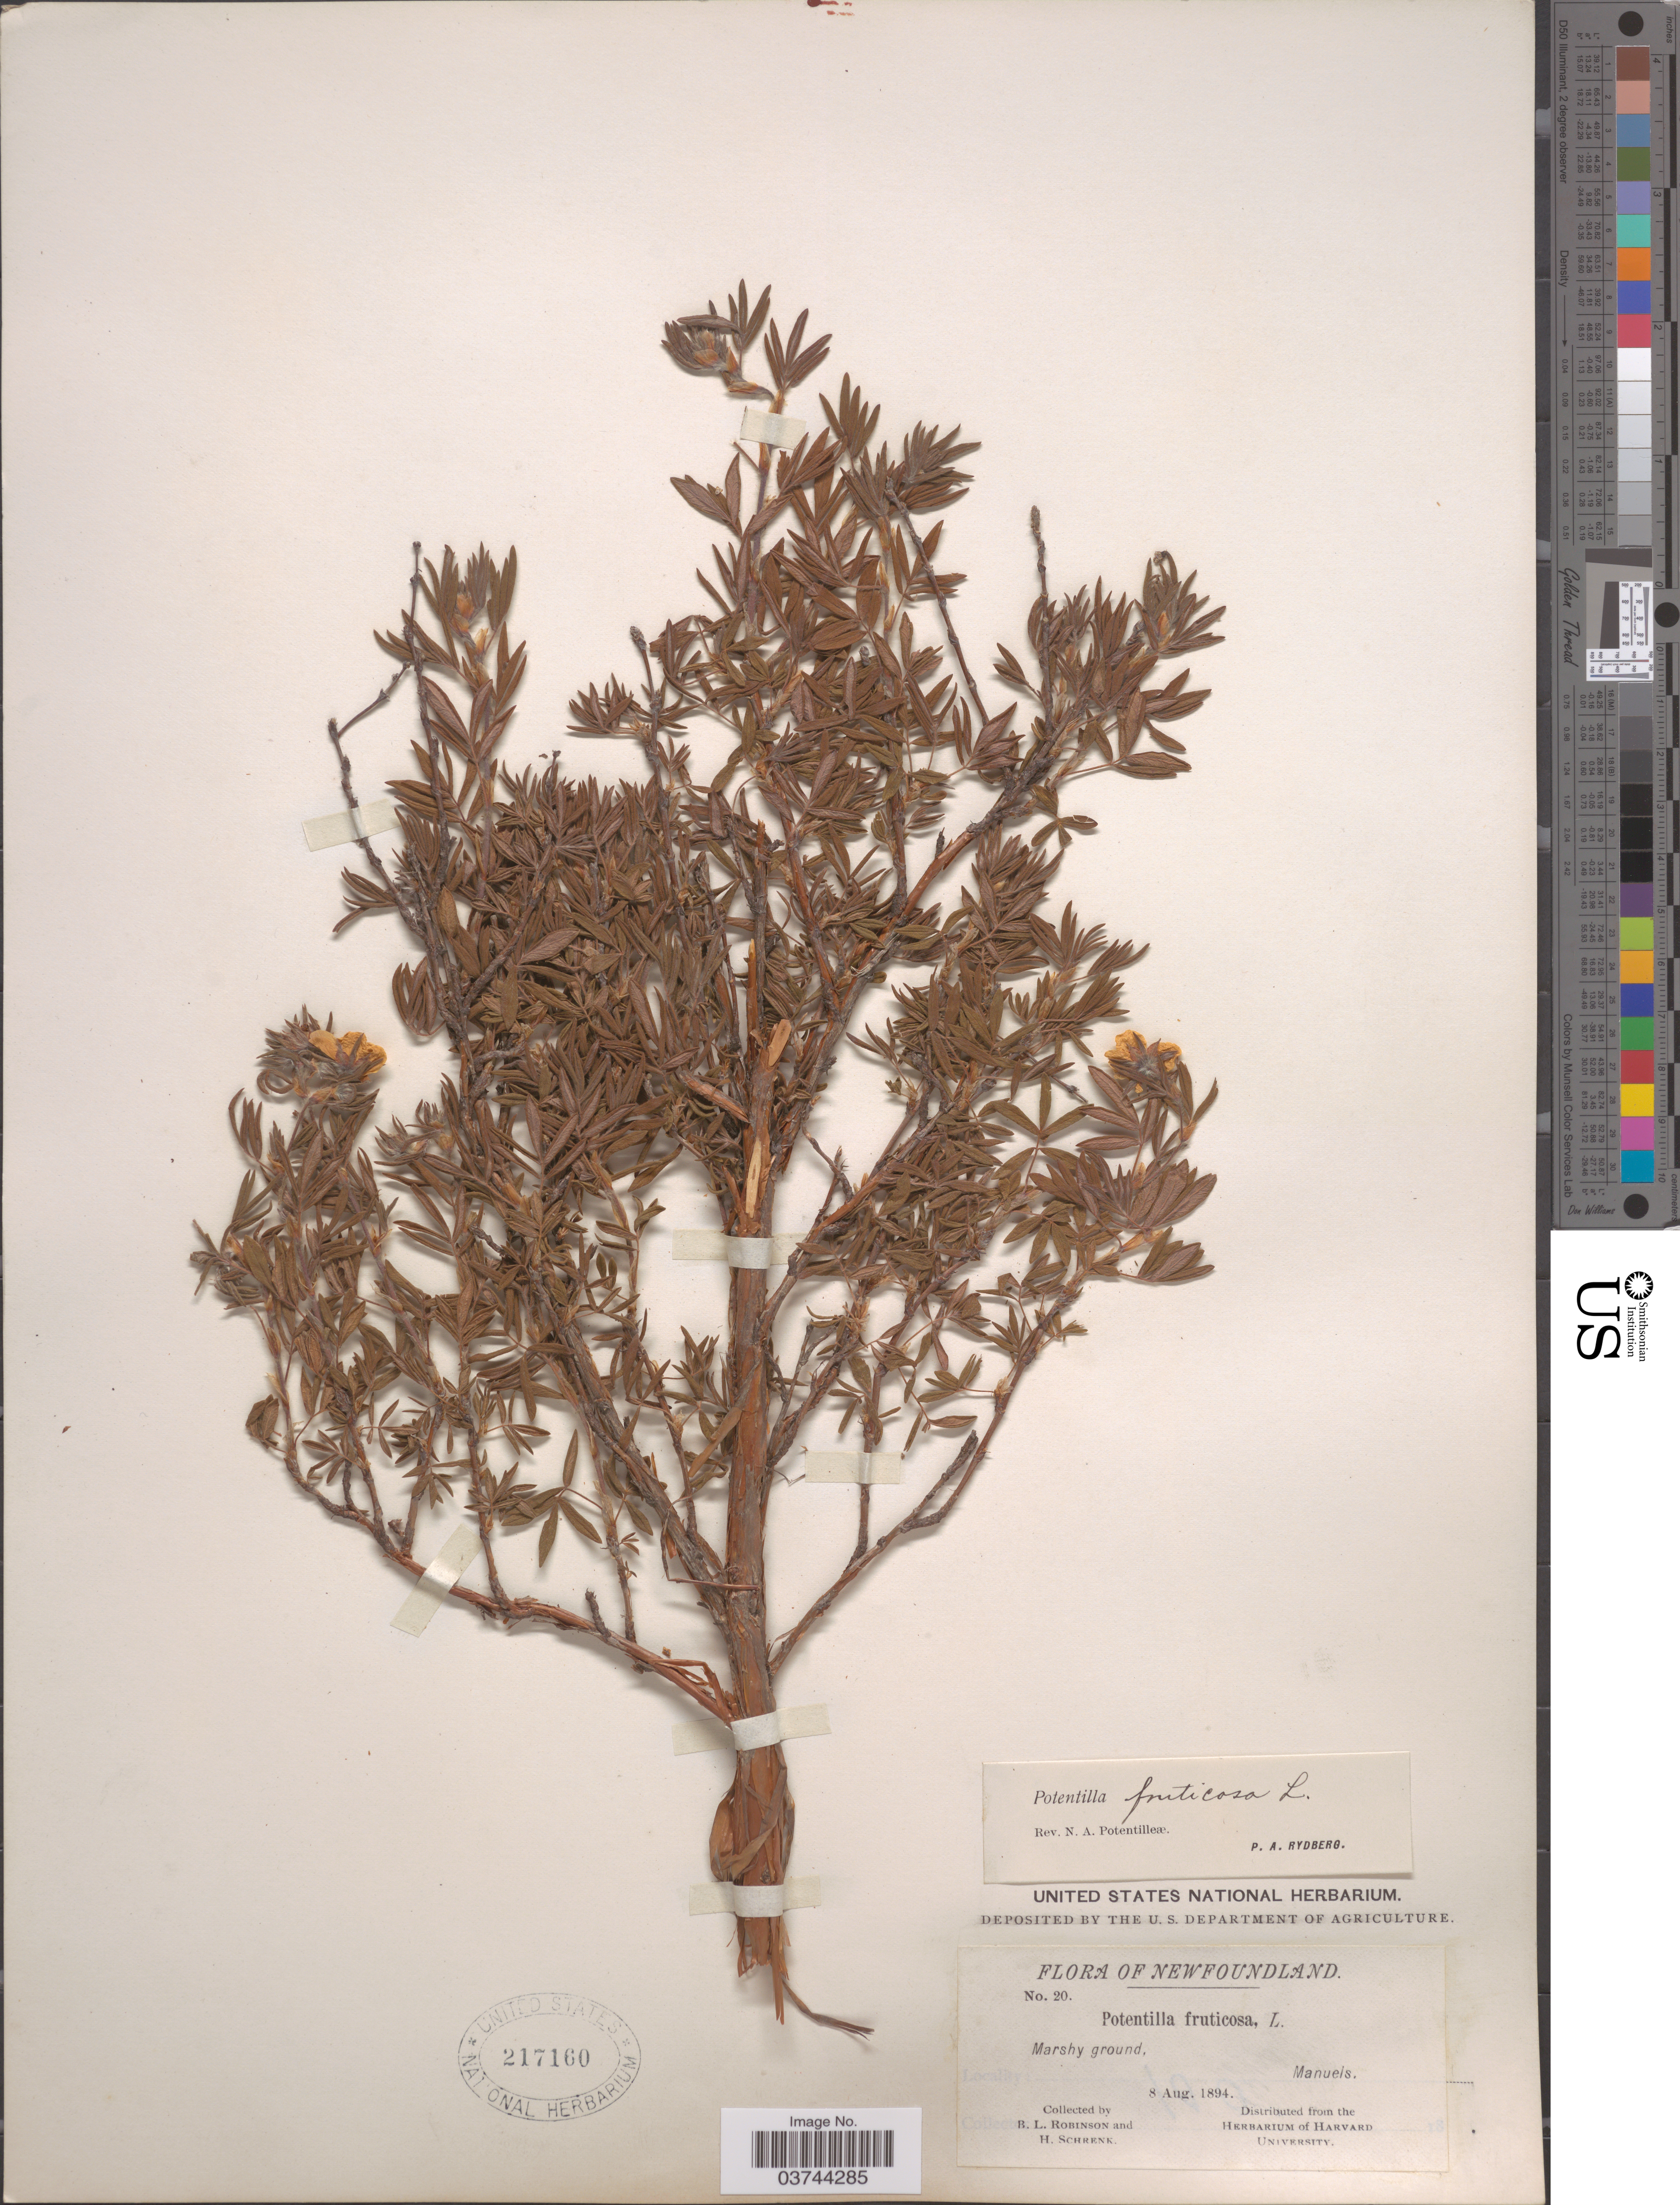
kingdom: Plantae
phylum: Tracheophyta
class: Magnoliopsida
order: Rosales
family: Rosaceae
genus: Dasiphora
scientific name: Dasiphora fruticosa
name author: (L.) Rydb.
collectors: B. L. Robinson & H. Schrenk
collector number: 20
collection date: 1894-08-08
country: Canada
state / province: Newfoundland and Labrador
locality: Manuels.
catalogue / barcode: US 217160